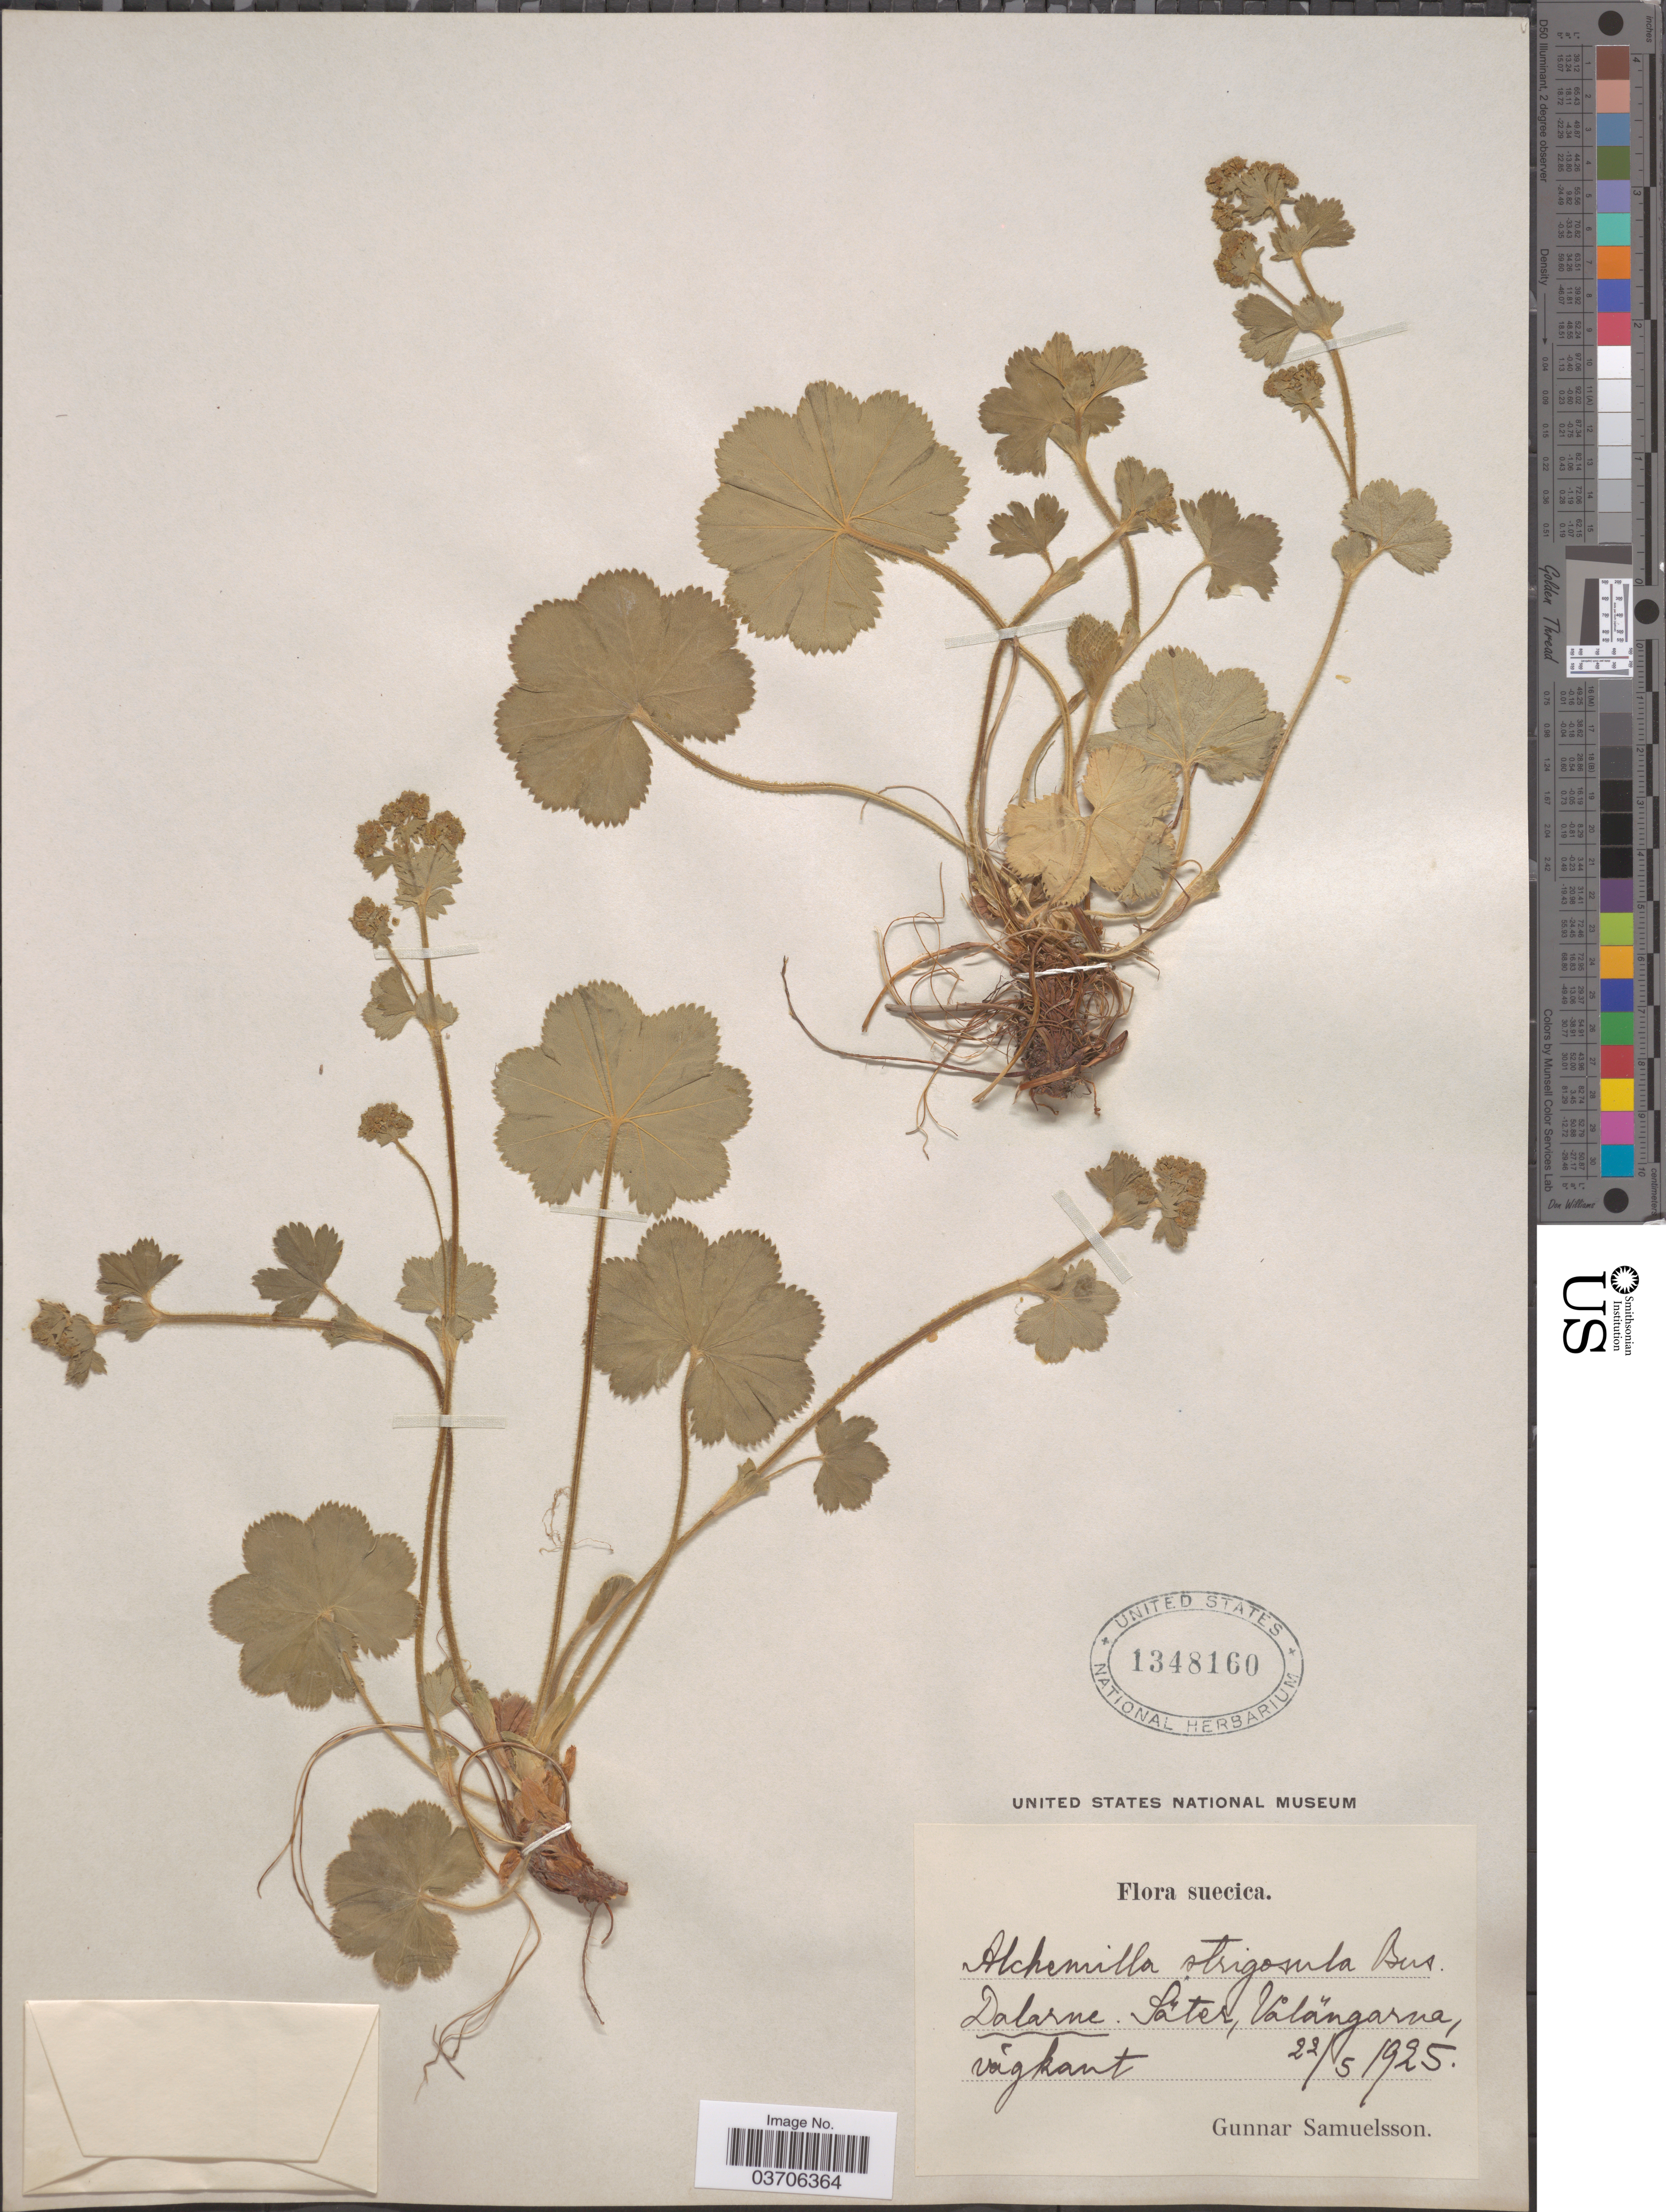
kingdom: Plantae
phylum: Tracheophyta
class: Magnoliopsida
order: Rosales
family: Rosaceae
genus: Alchemilla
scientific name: Alchemilla strigosula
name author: Buser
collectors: G. Samuelsson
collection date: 1925-05-22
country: Sweden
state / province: Dalarna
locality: Suecica. Dalarne. Säter, Vålängarna, vägkavt.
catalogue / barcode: US 1348160